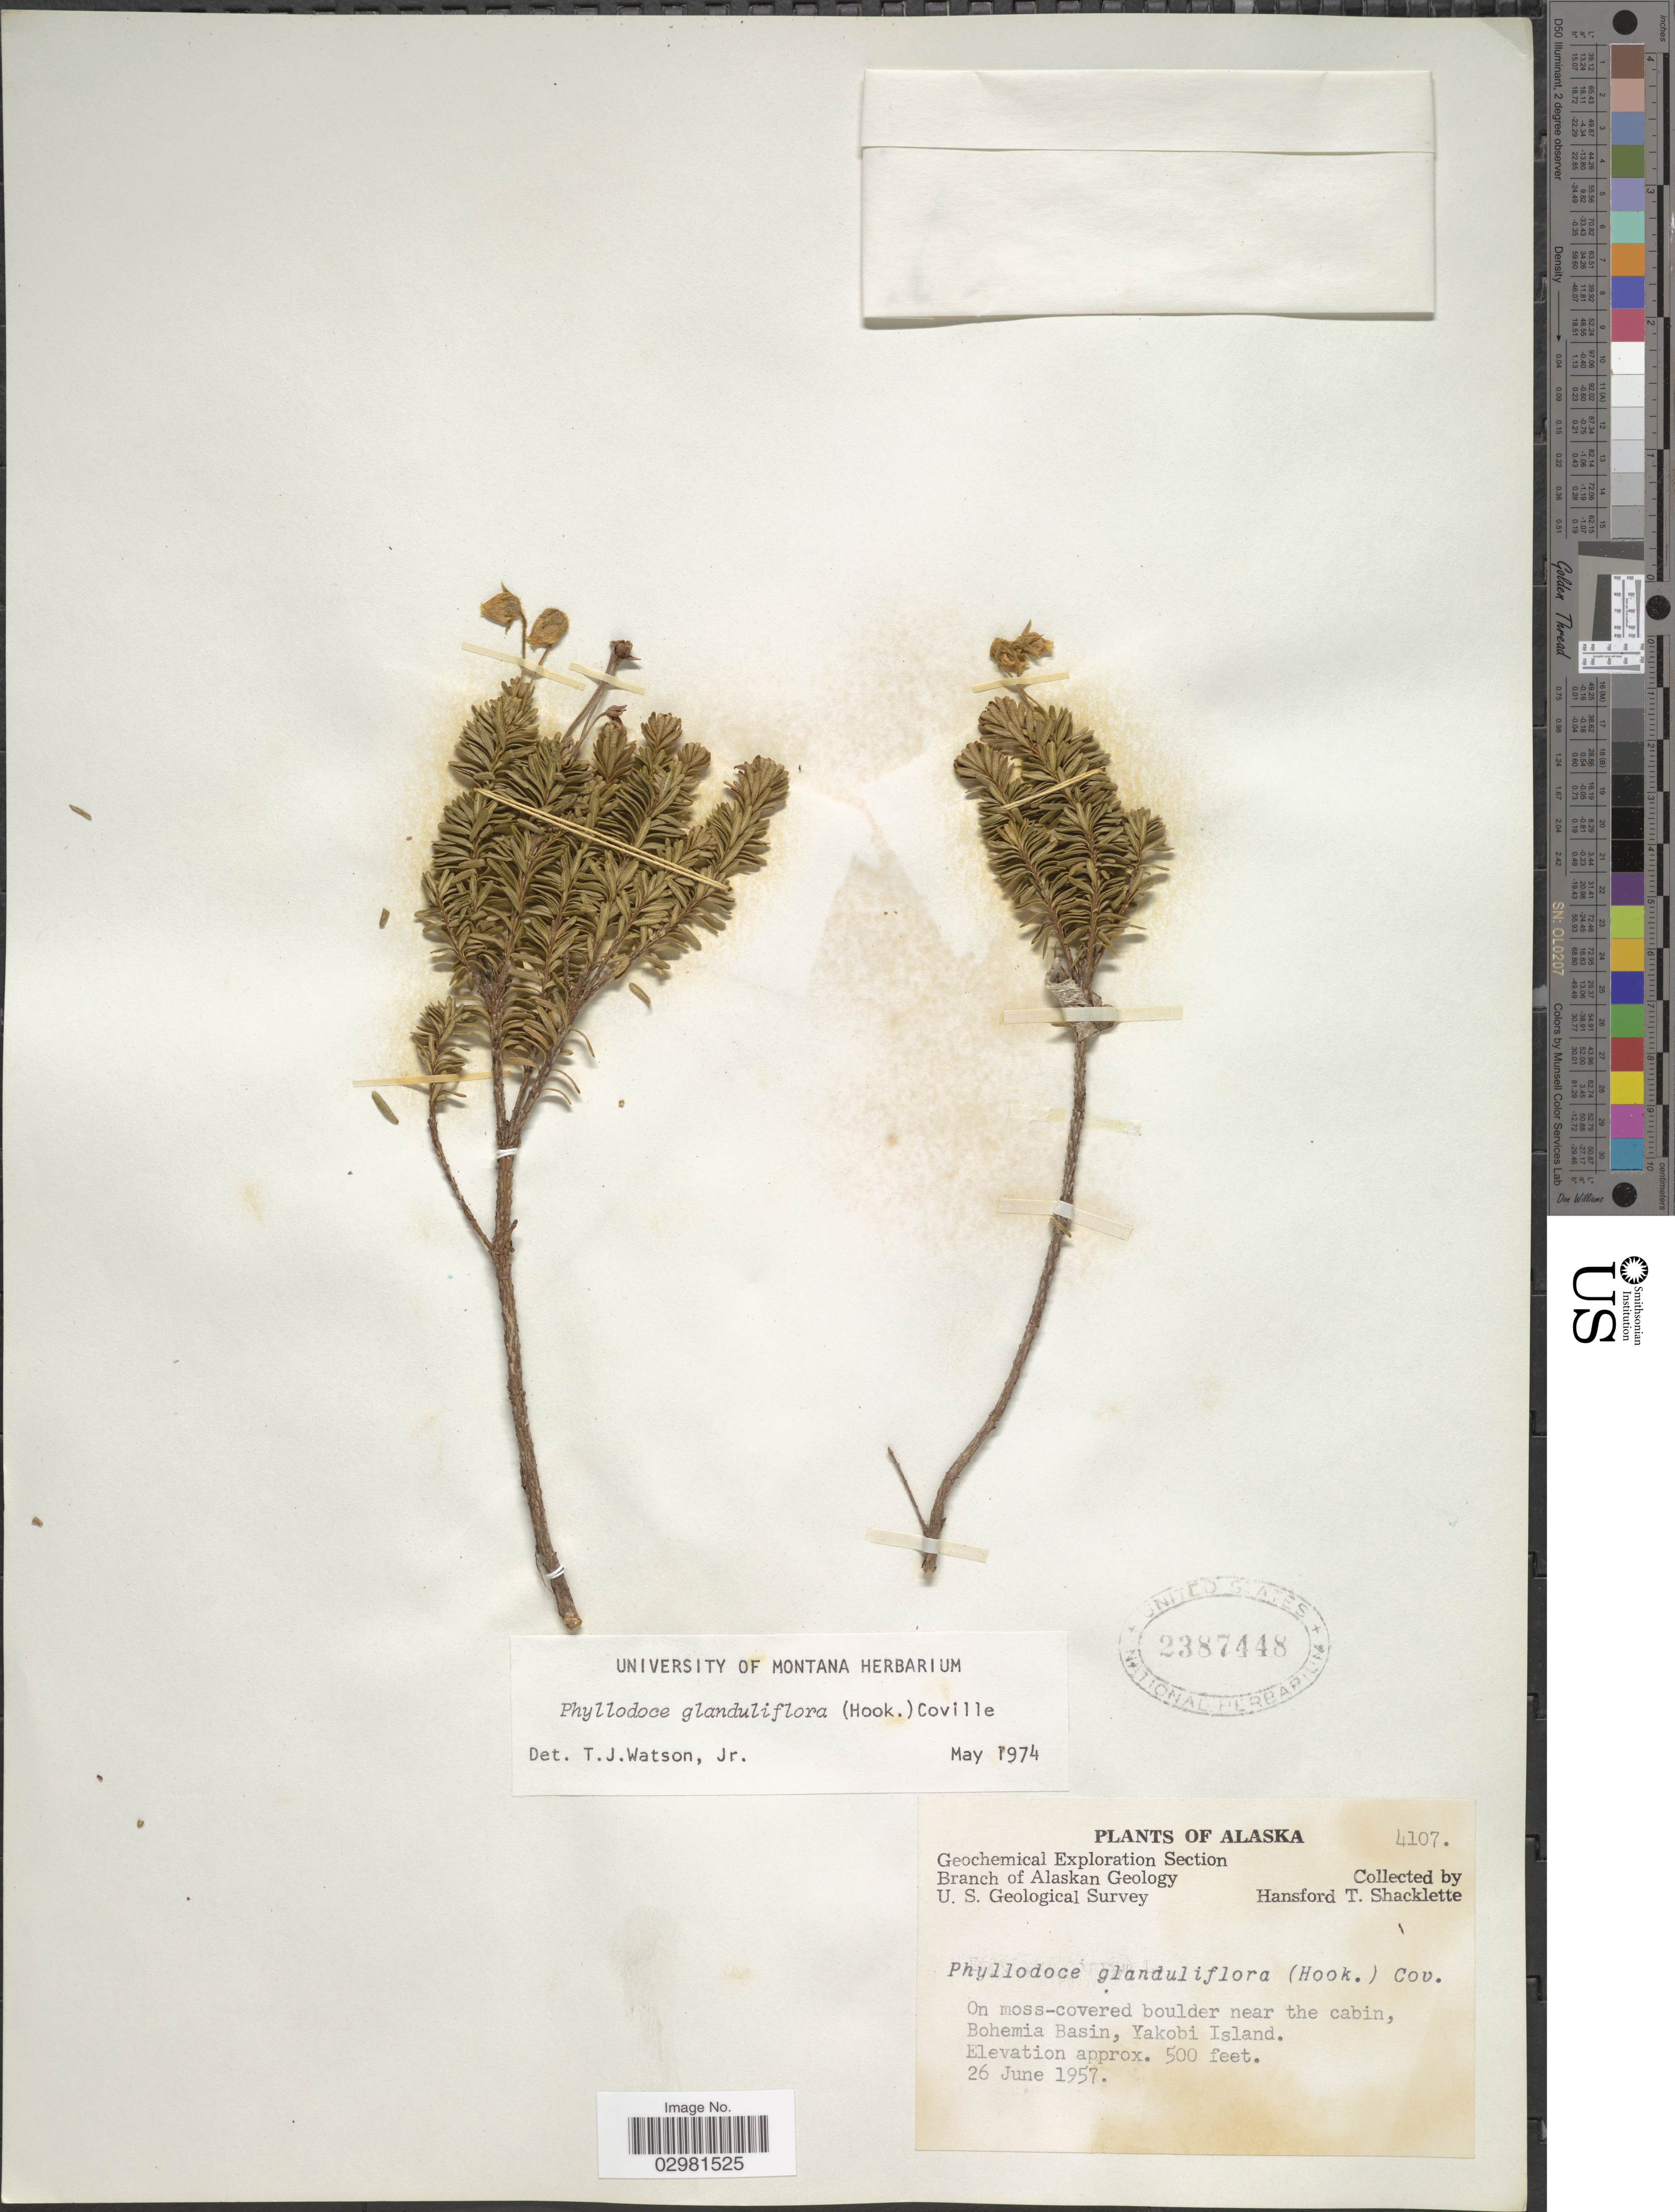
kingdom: Plantae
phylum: Tracheophyta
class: Magnoliopsida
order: Ericales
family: Ericaceae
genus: Phyllodoce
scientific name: Phyllodoce glanduliflora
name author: (Hook.) Coville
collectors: H. Shacklette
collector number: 4107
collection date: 1957-06-26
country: United States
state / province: Alaska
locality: On moss-covered boulder near the cabin, Bohemia Basin, Yakobi Island.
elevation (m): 152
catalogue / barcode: US 2387448